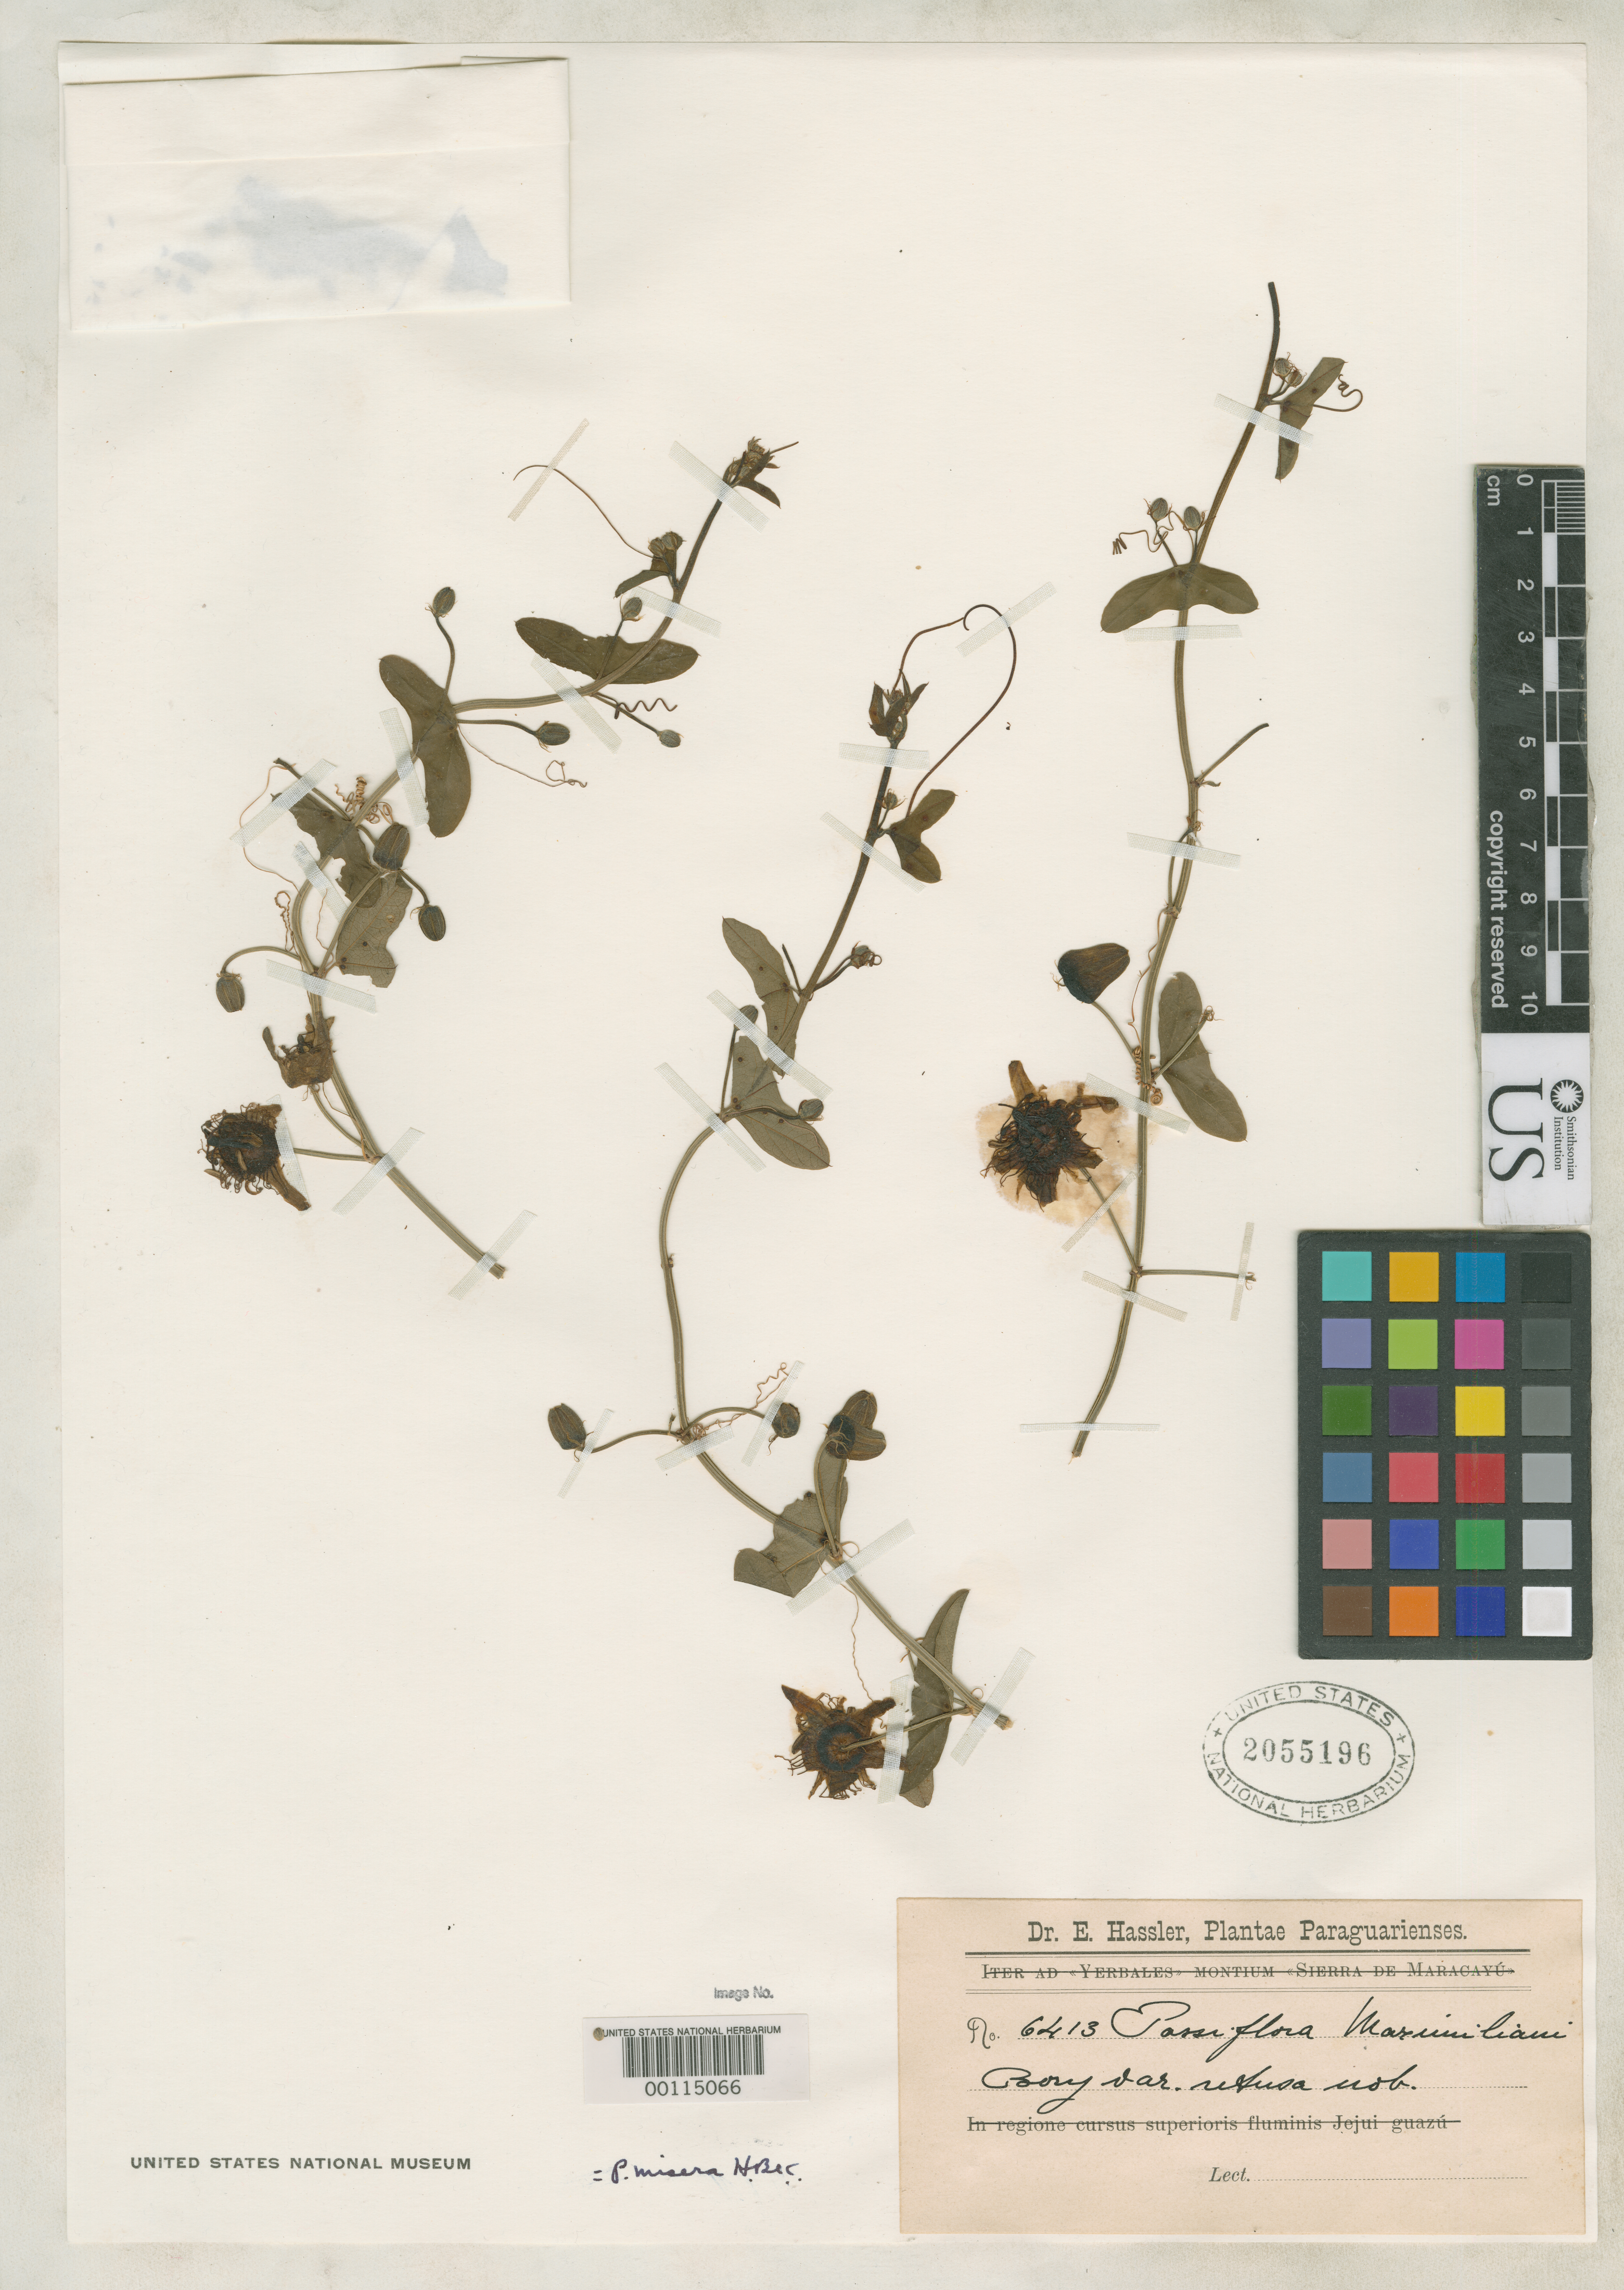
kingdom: Plantae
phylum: Tracheophyta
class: Magnoliopsida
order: Malpighiales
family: Passifloraceae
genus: Passiflora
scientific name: Passiflora maximiliana var. retusa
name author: Chodat & Hassl.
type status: Isosyntype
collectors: E. Hassler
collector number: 6413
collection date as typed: Sep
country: Paraguay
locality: Tobaty.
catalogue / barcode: US 2055196